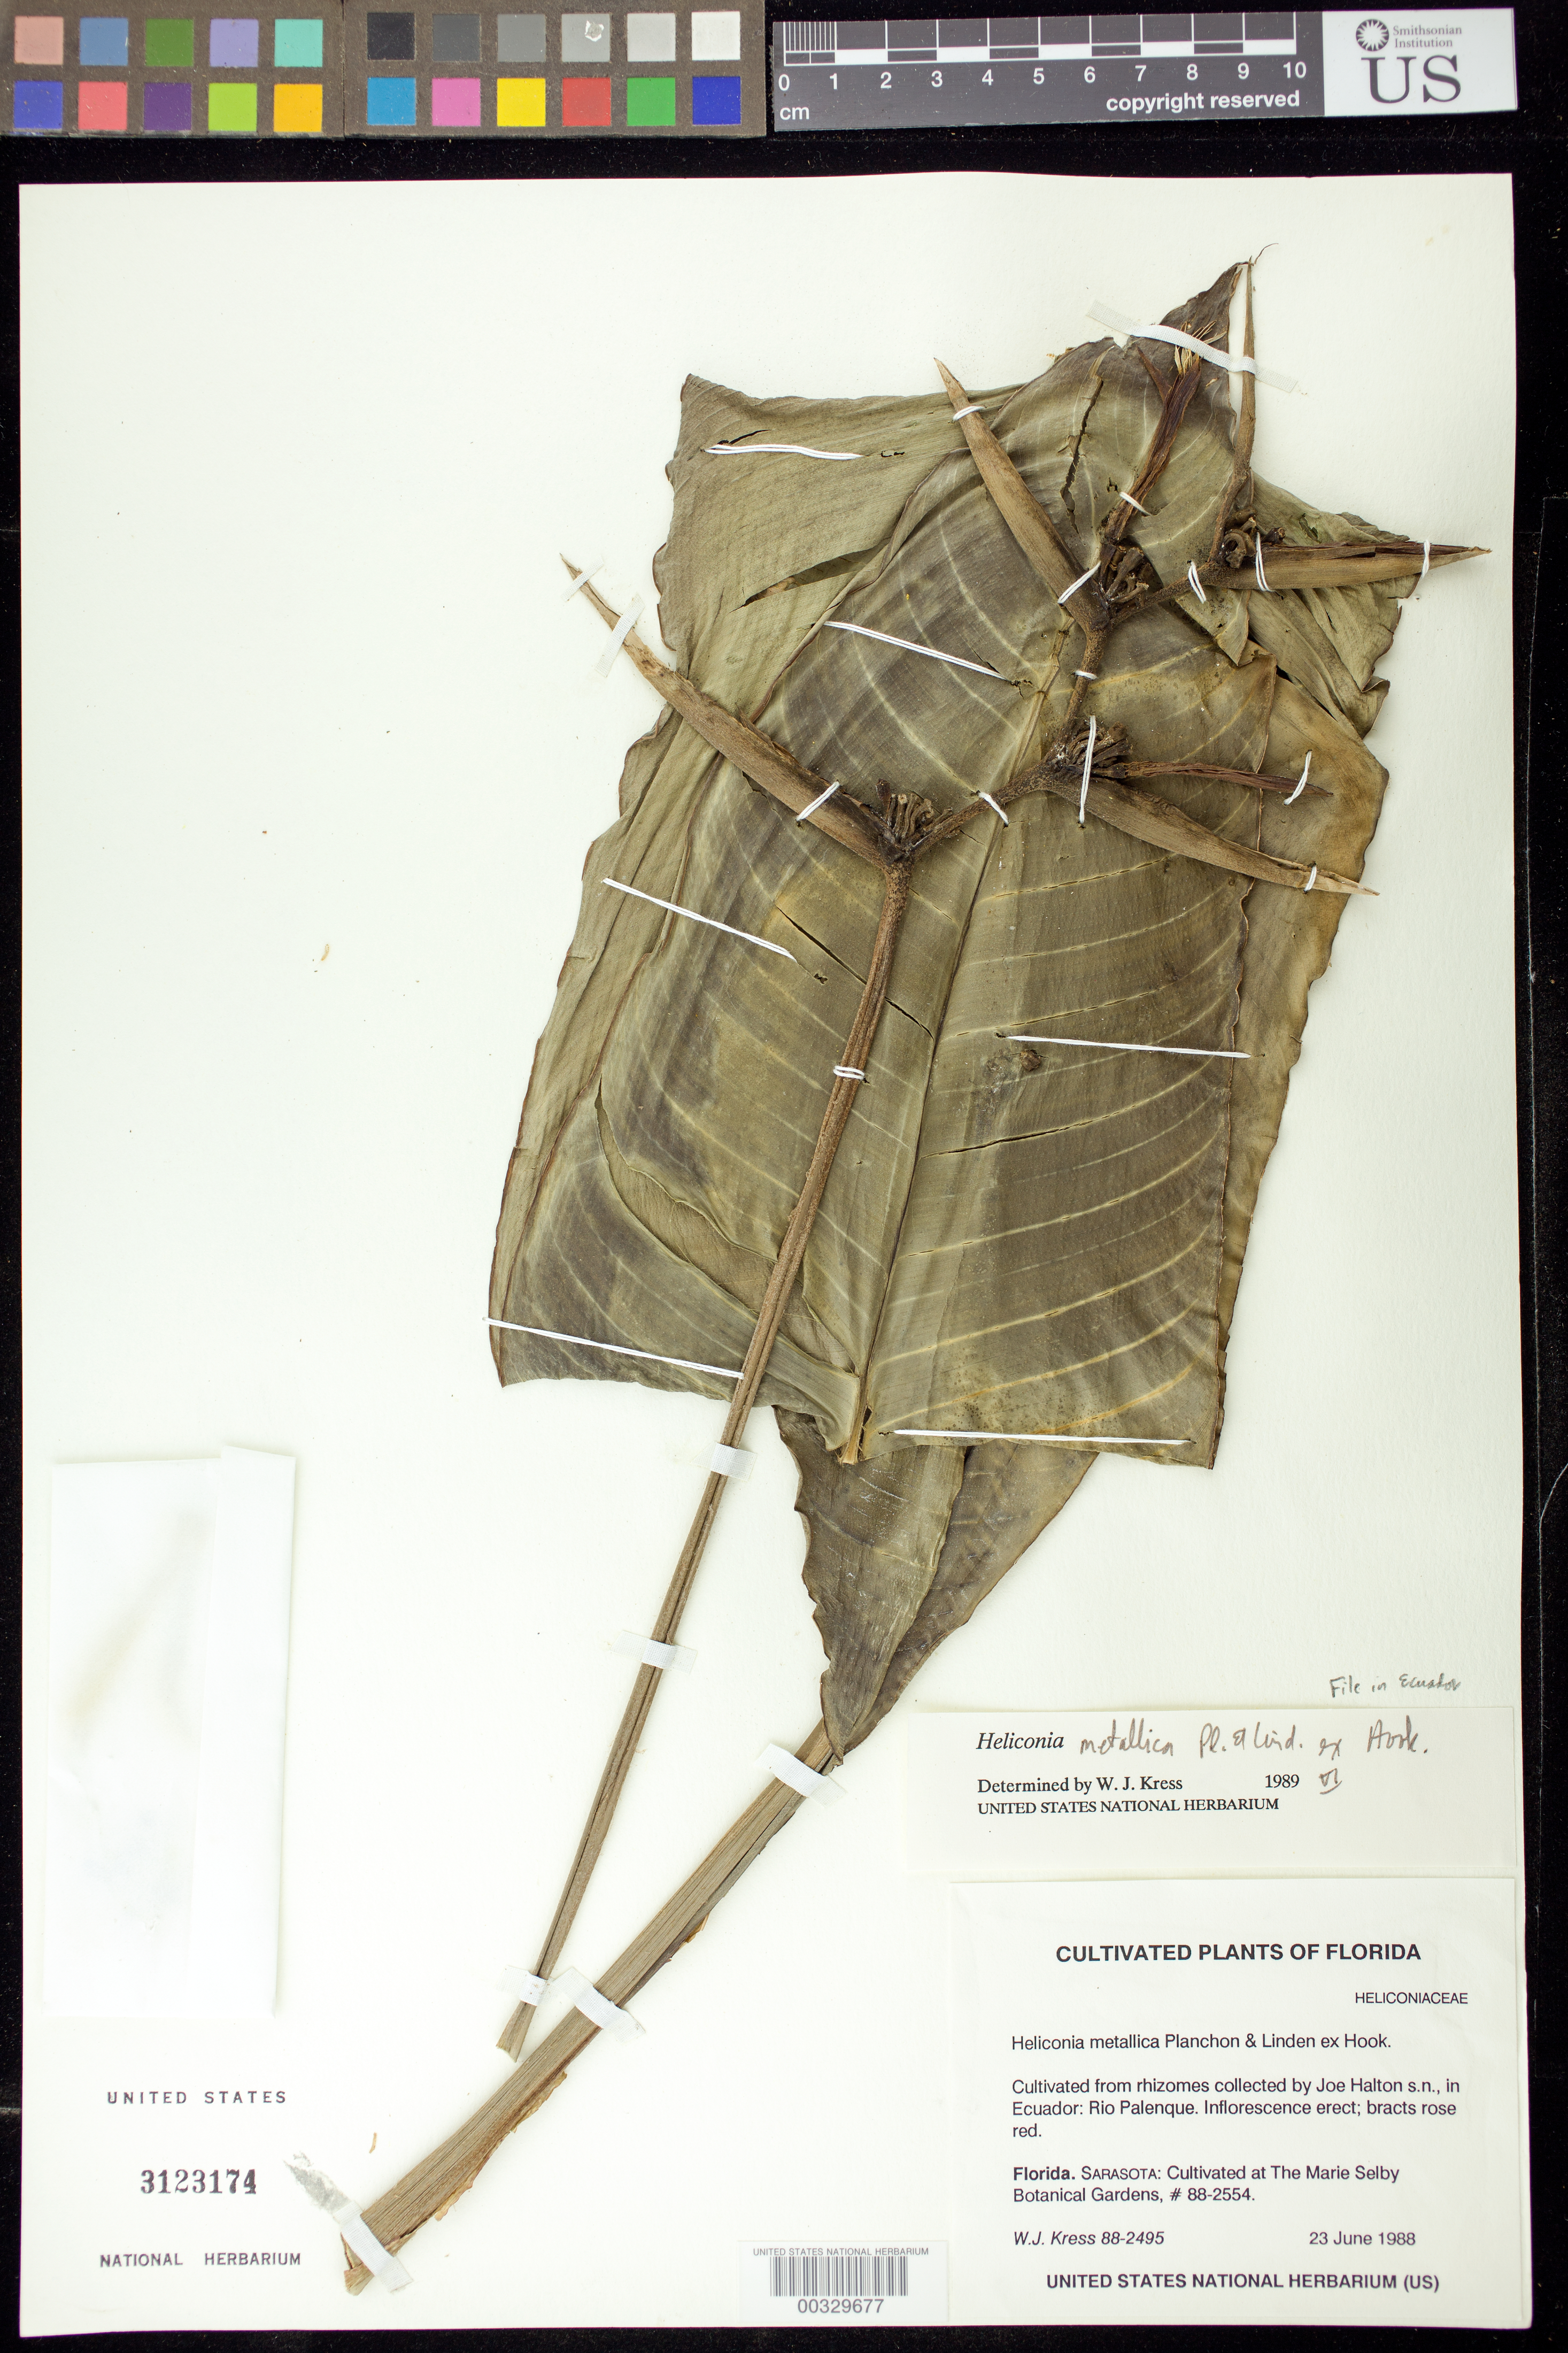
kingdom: Plantae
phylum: Tracheophyta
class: Liliopsida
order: Zingiberales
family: Heliconiaceae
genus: Heliconia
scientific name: Heliconia metallica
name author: Planch. & Linden ex Hook.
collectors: W. J. Kress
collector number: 88-2495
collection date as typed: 23 Jun 1988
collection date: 1988-06-23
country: Ecuador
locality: Rio palenque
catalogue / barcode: US 3123174